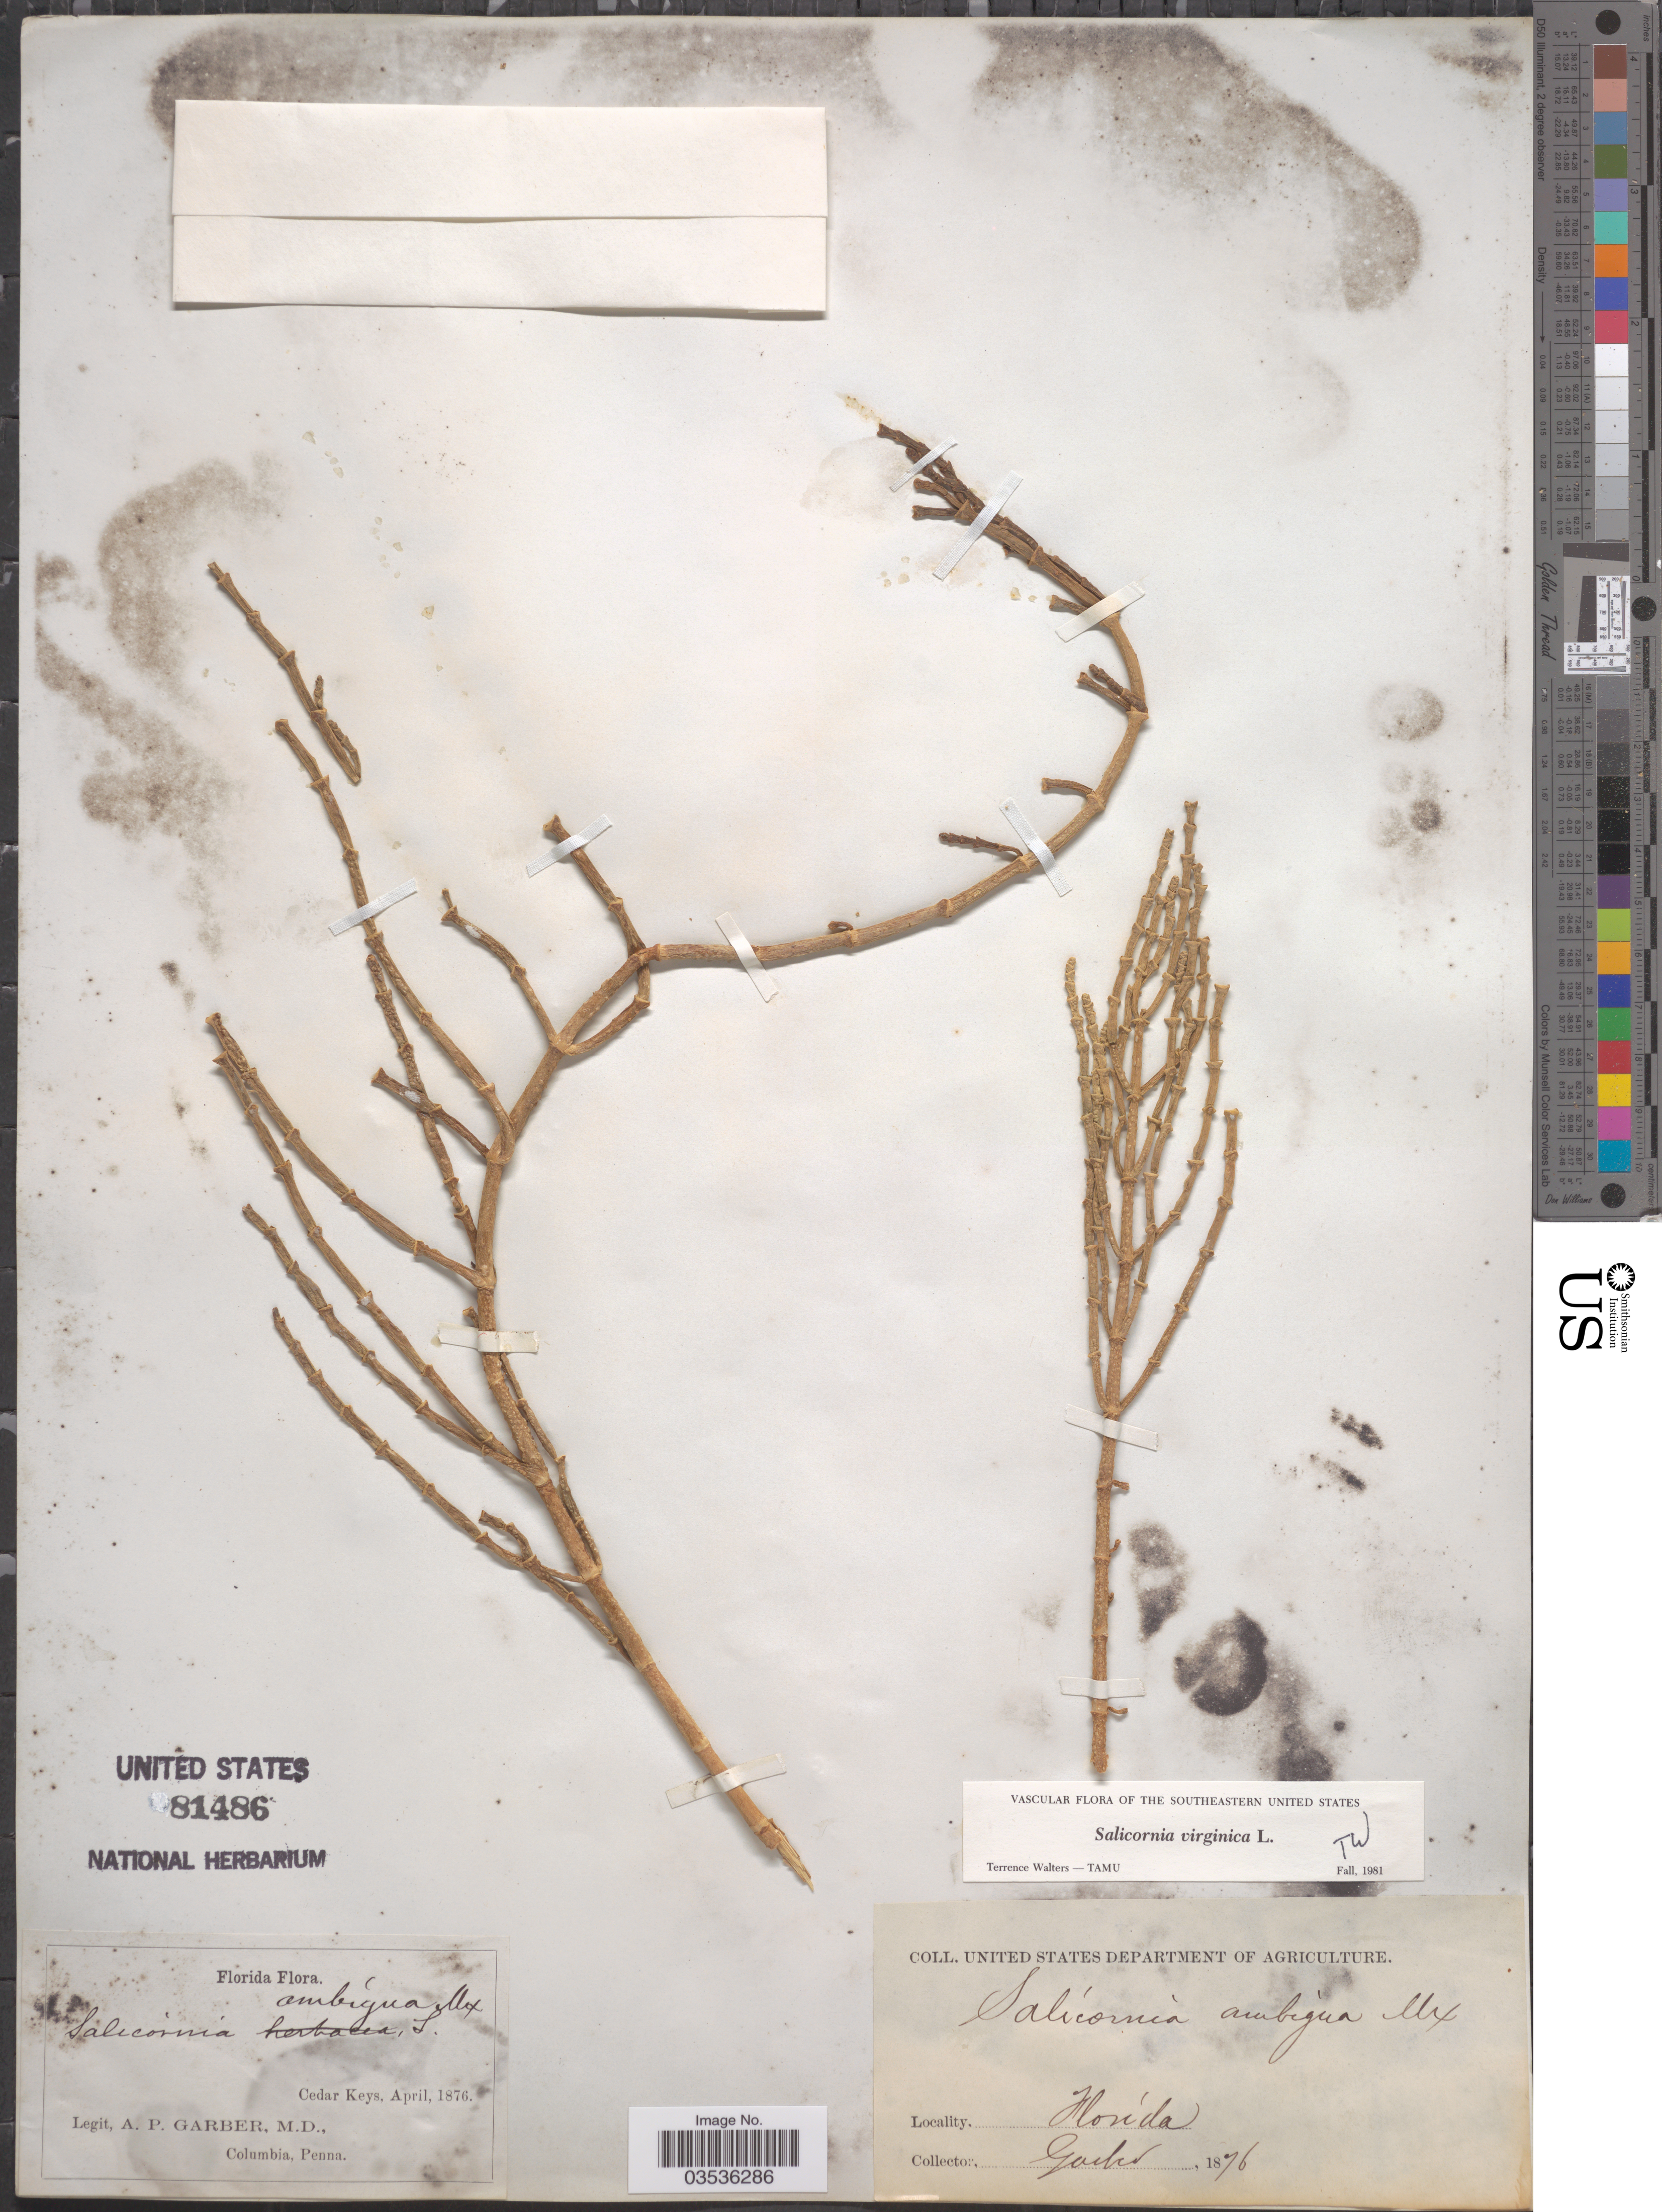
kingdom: Plantae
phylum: Tracheophyta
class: Magnoliopsida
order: Caryophyllales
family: Amaranthaceae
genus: Salicornia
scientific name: Salicornia ambigua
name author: Michx.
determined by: Strong, Mark T., (BOT), Smithsonian Institution - National Museum of Natural History (UNITED STATES)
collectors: A. P. Garber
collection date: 1876-04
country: United States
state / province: Florida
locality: Cedar Keys.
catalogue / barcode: US 81486